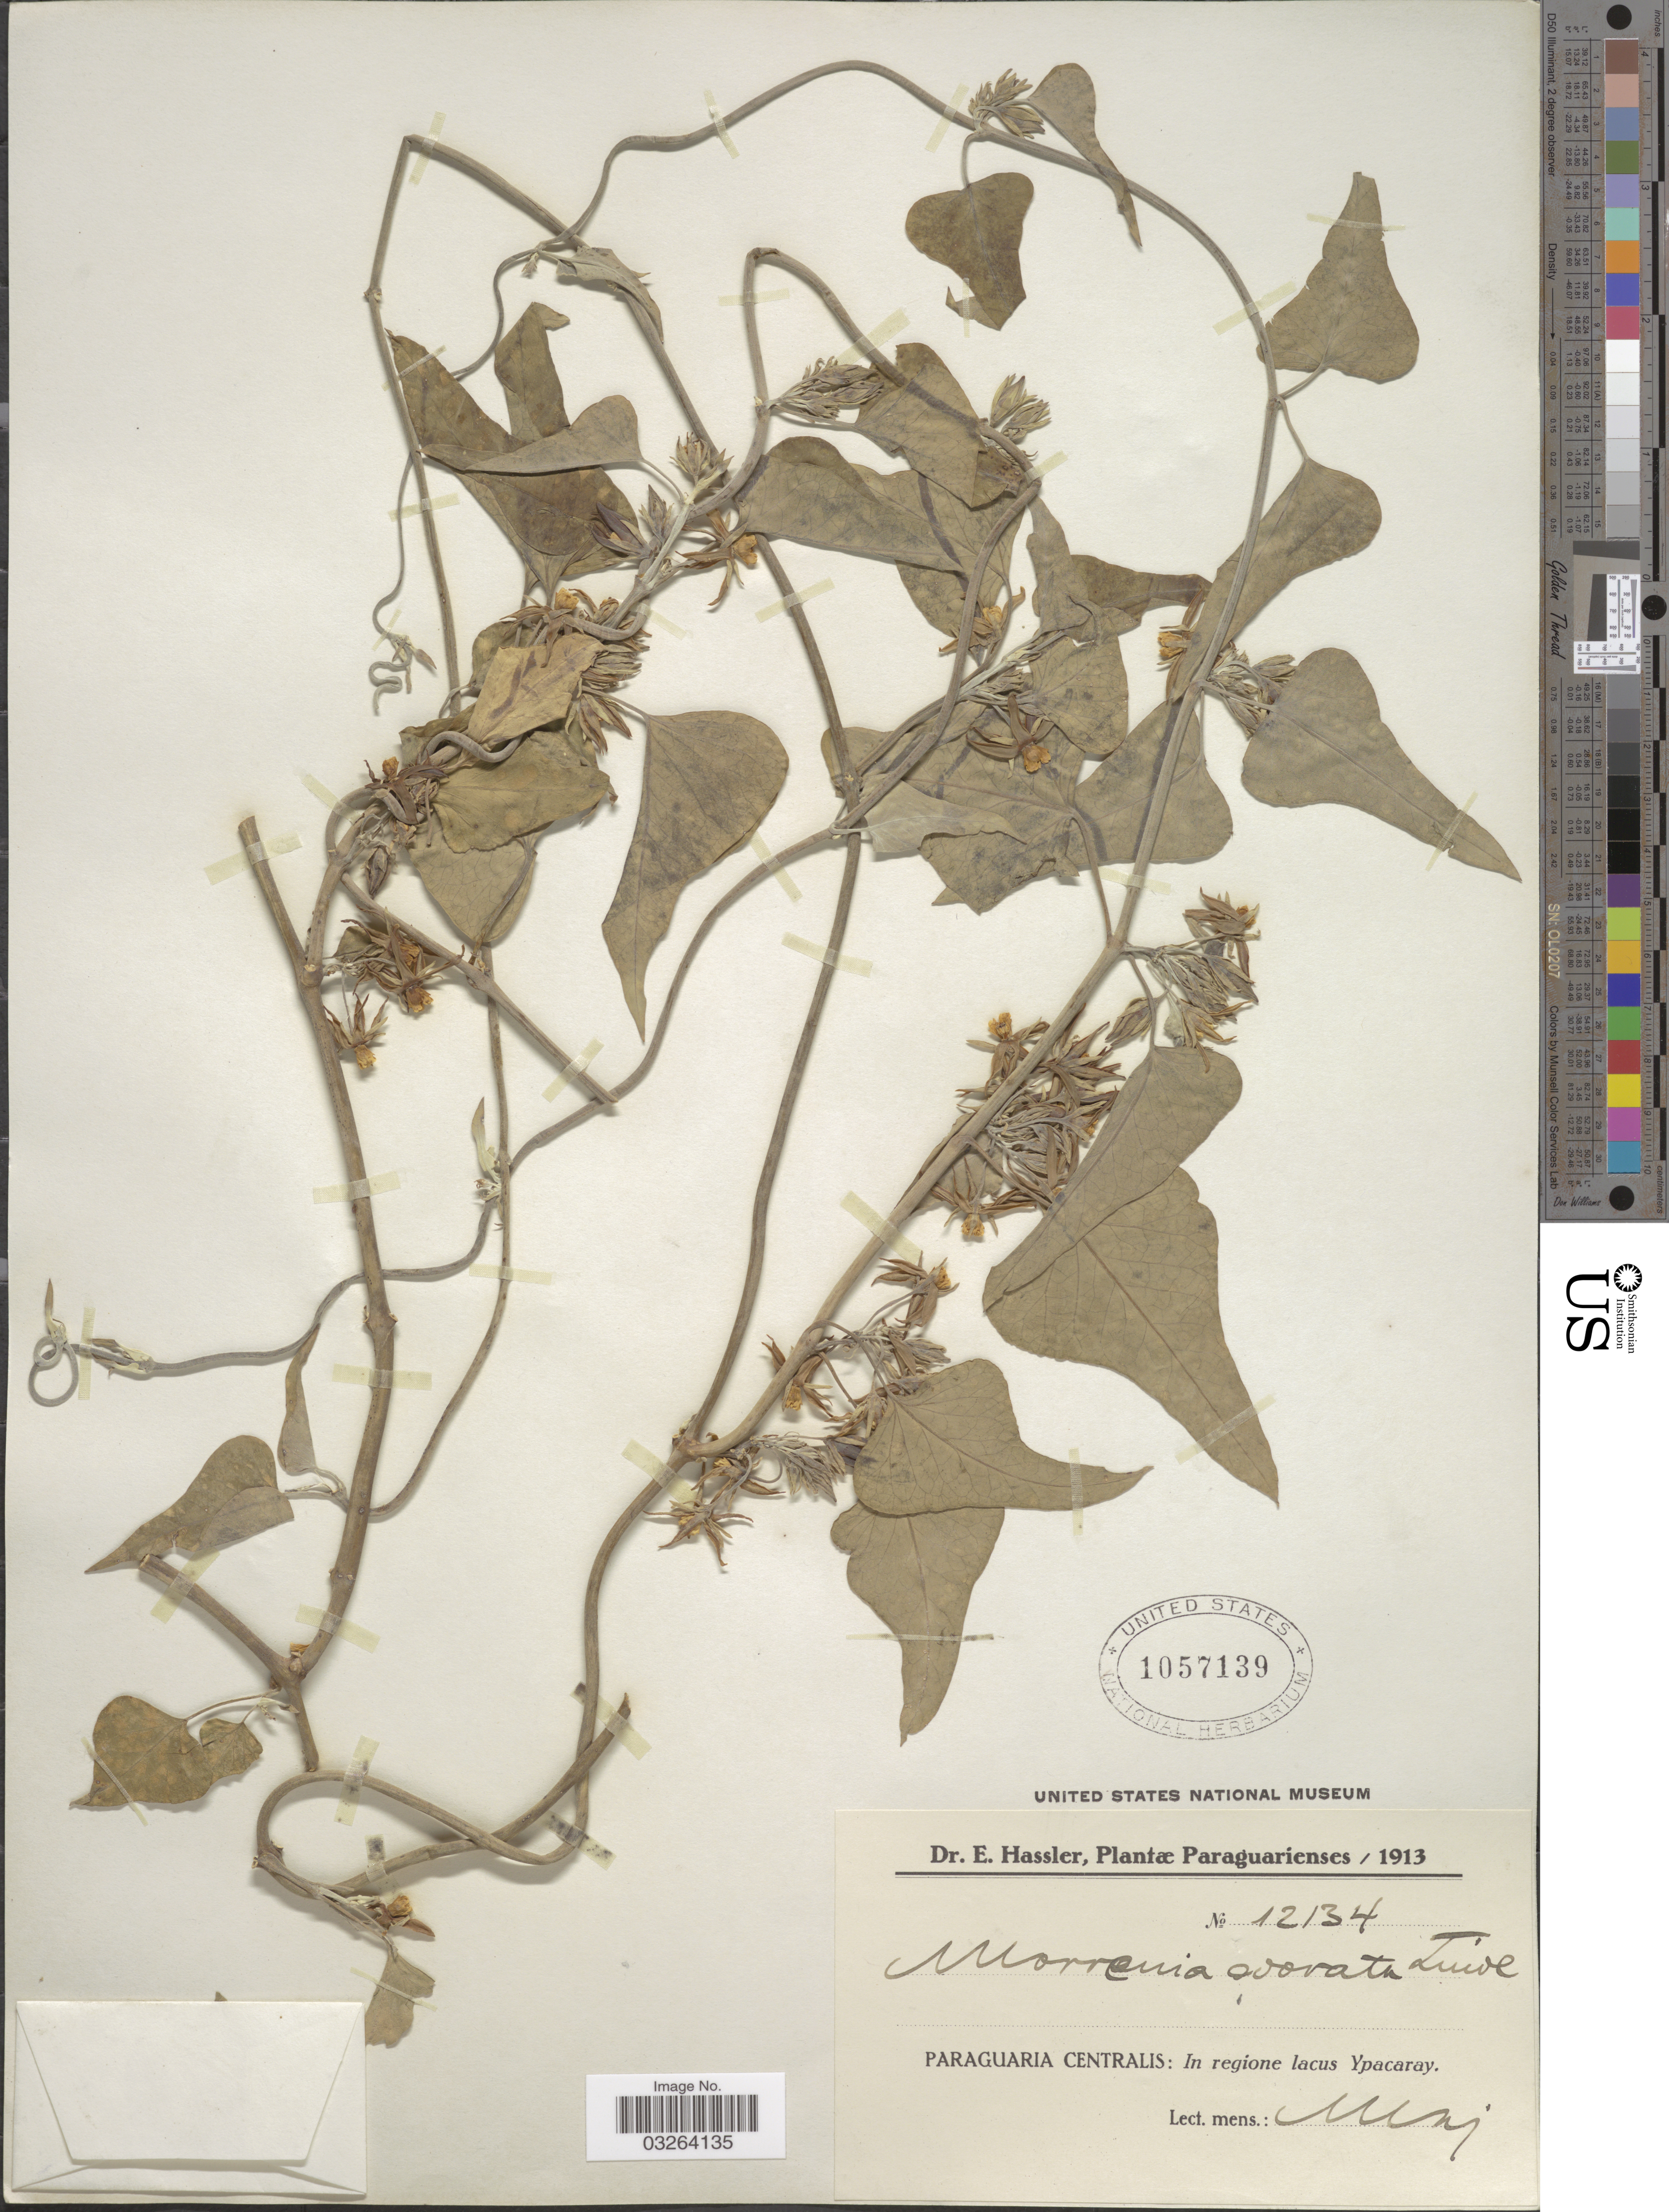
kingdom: Plantae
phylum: Tracheophyta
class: Magnoliopsida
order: Gentianales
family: Apocynaceae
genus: Morrenia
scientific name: Morrenia odorata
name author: (Hook. & Arn.) Lindl.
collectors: E. Hassler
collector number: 12134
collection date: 1913-05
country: Paraguay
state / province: Paraguari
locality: Paraguaria Centralis: In regione lacus Ypacaray.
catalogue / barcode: US 1057139